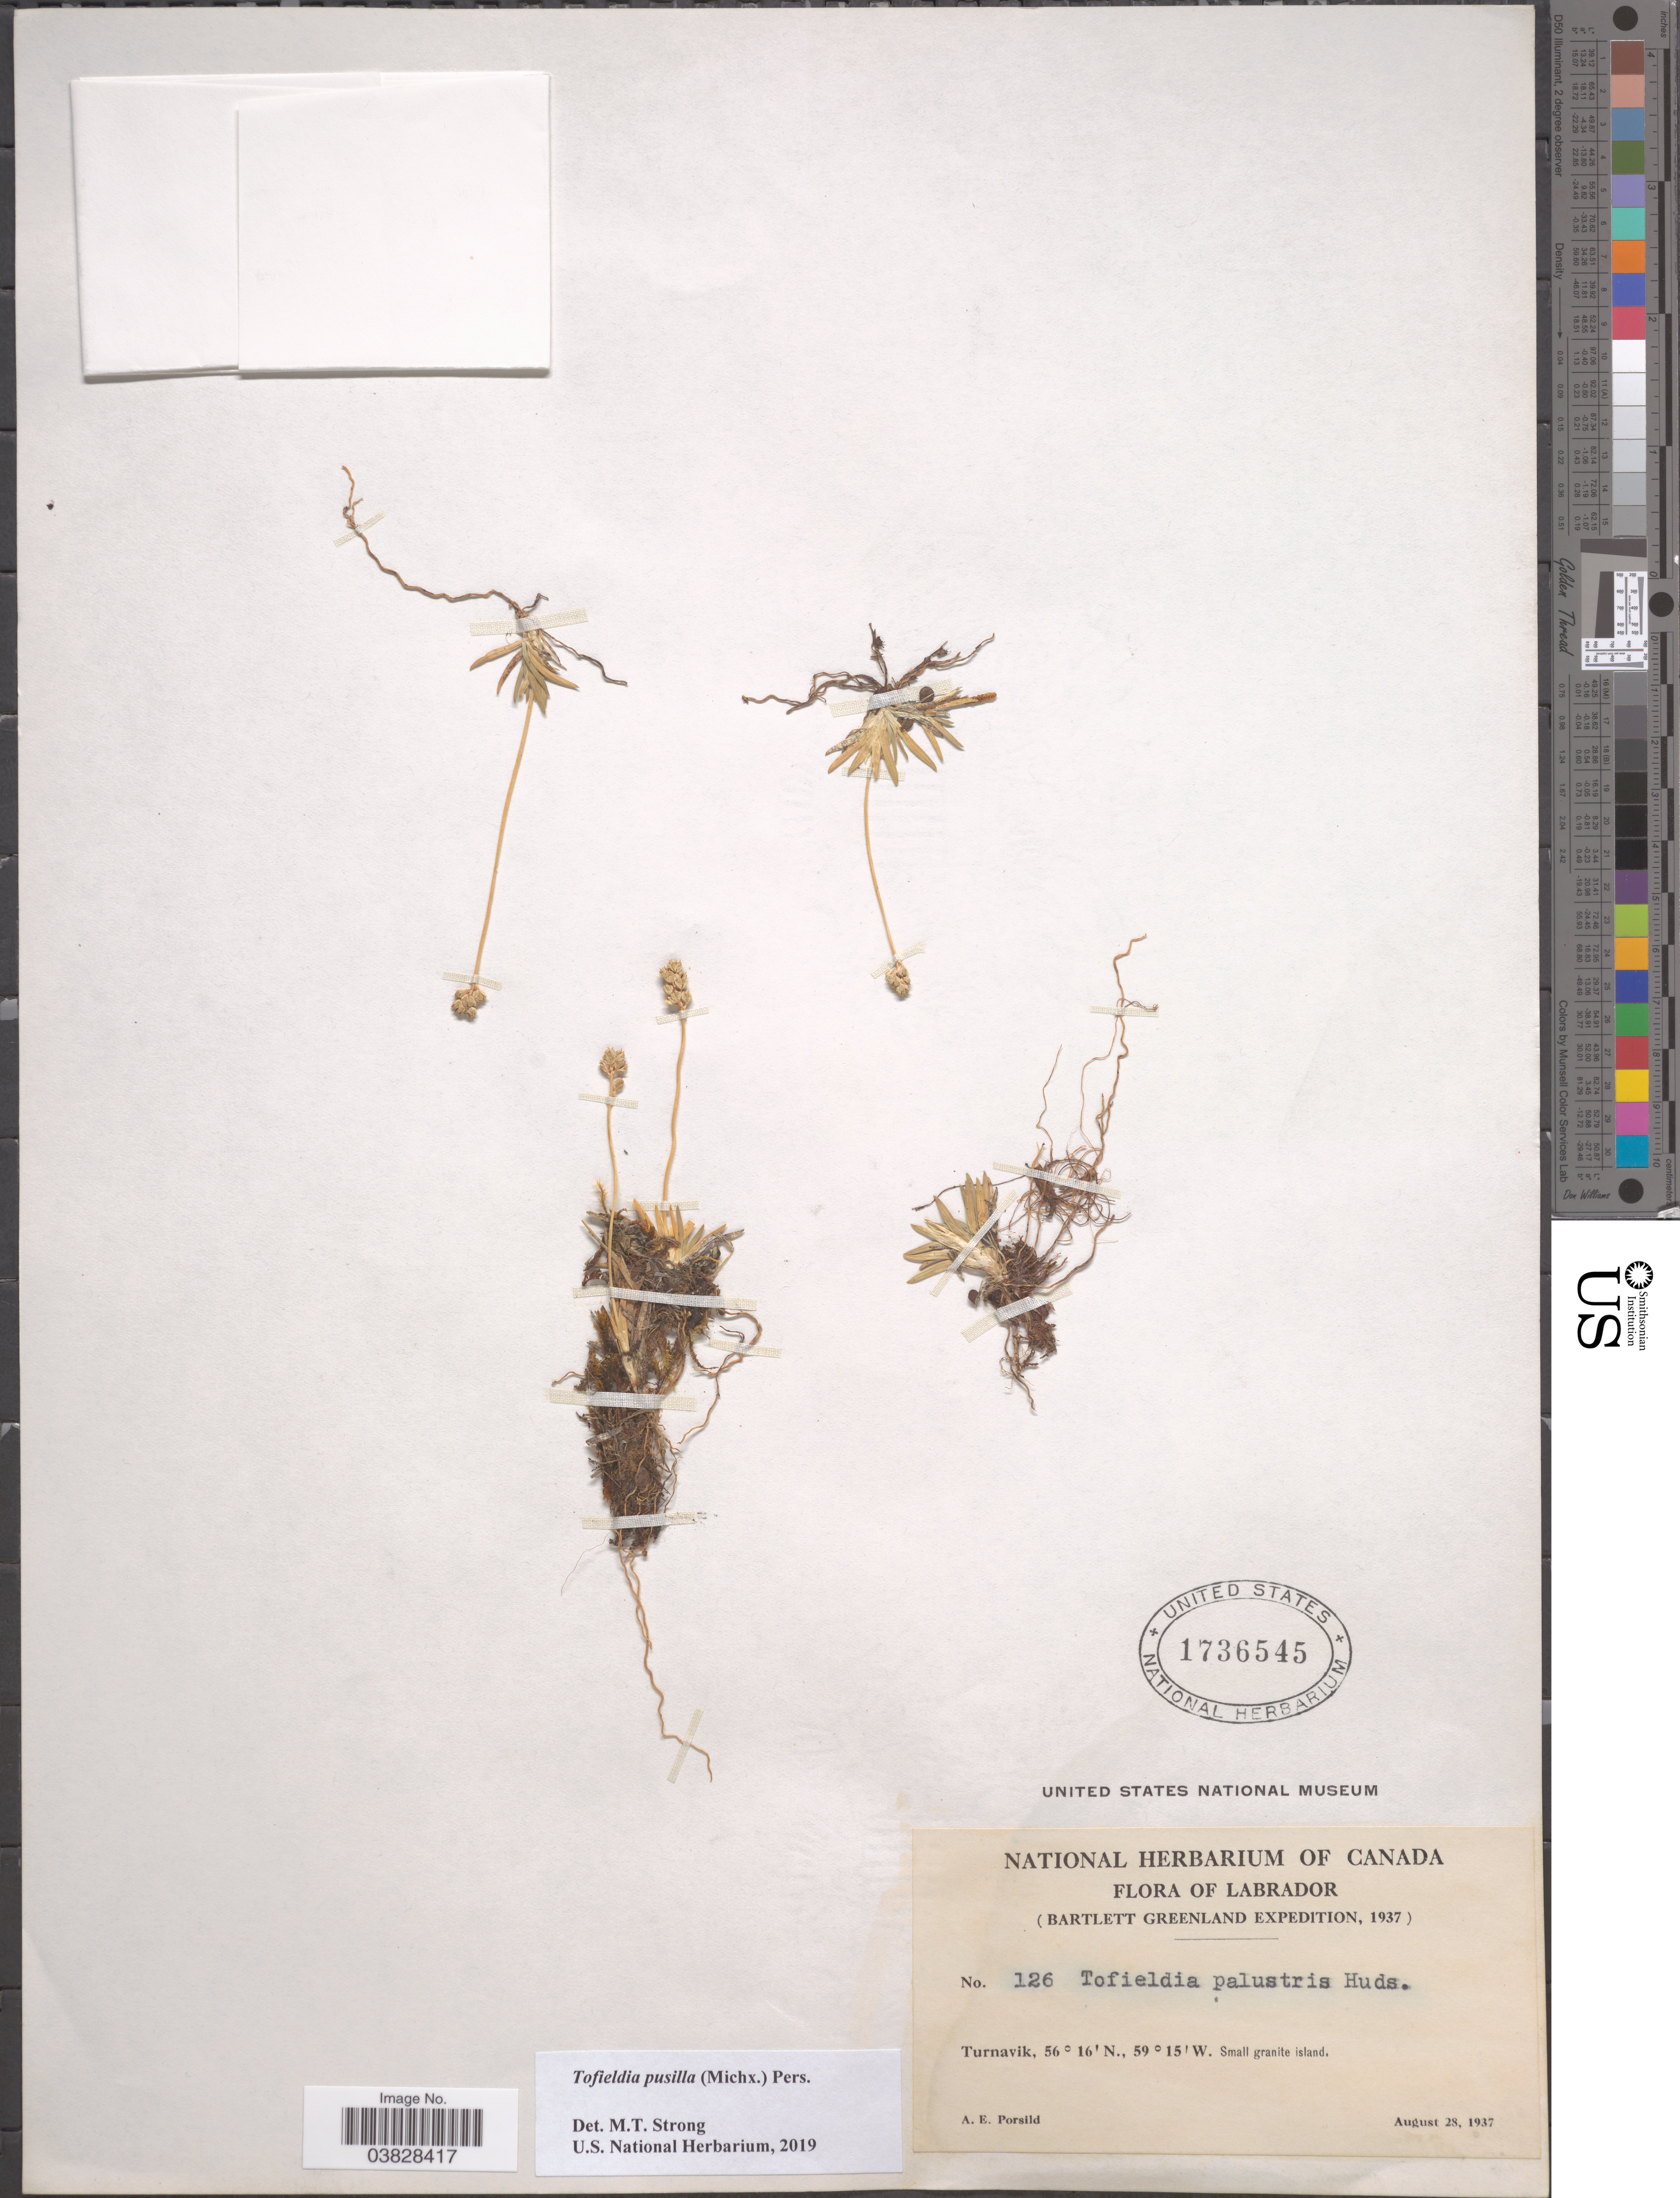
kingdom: Plantae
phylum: Tracheophyta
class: Liliopsida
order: Alismatales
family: Tofieldiaceae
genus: Tofieldia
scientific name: Tofieldia pusilla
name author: (Michx.) Pers.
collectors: A. E. Porsild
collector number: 126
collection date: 1937-08-28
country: Canada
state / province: Newfoundland and Labrador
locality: Labrador. Turnavik.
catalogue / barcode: US 1736545